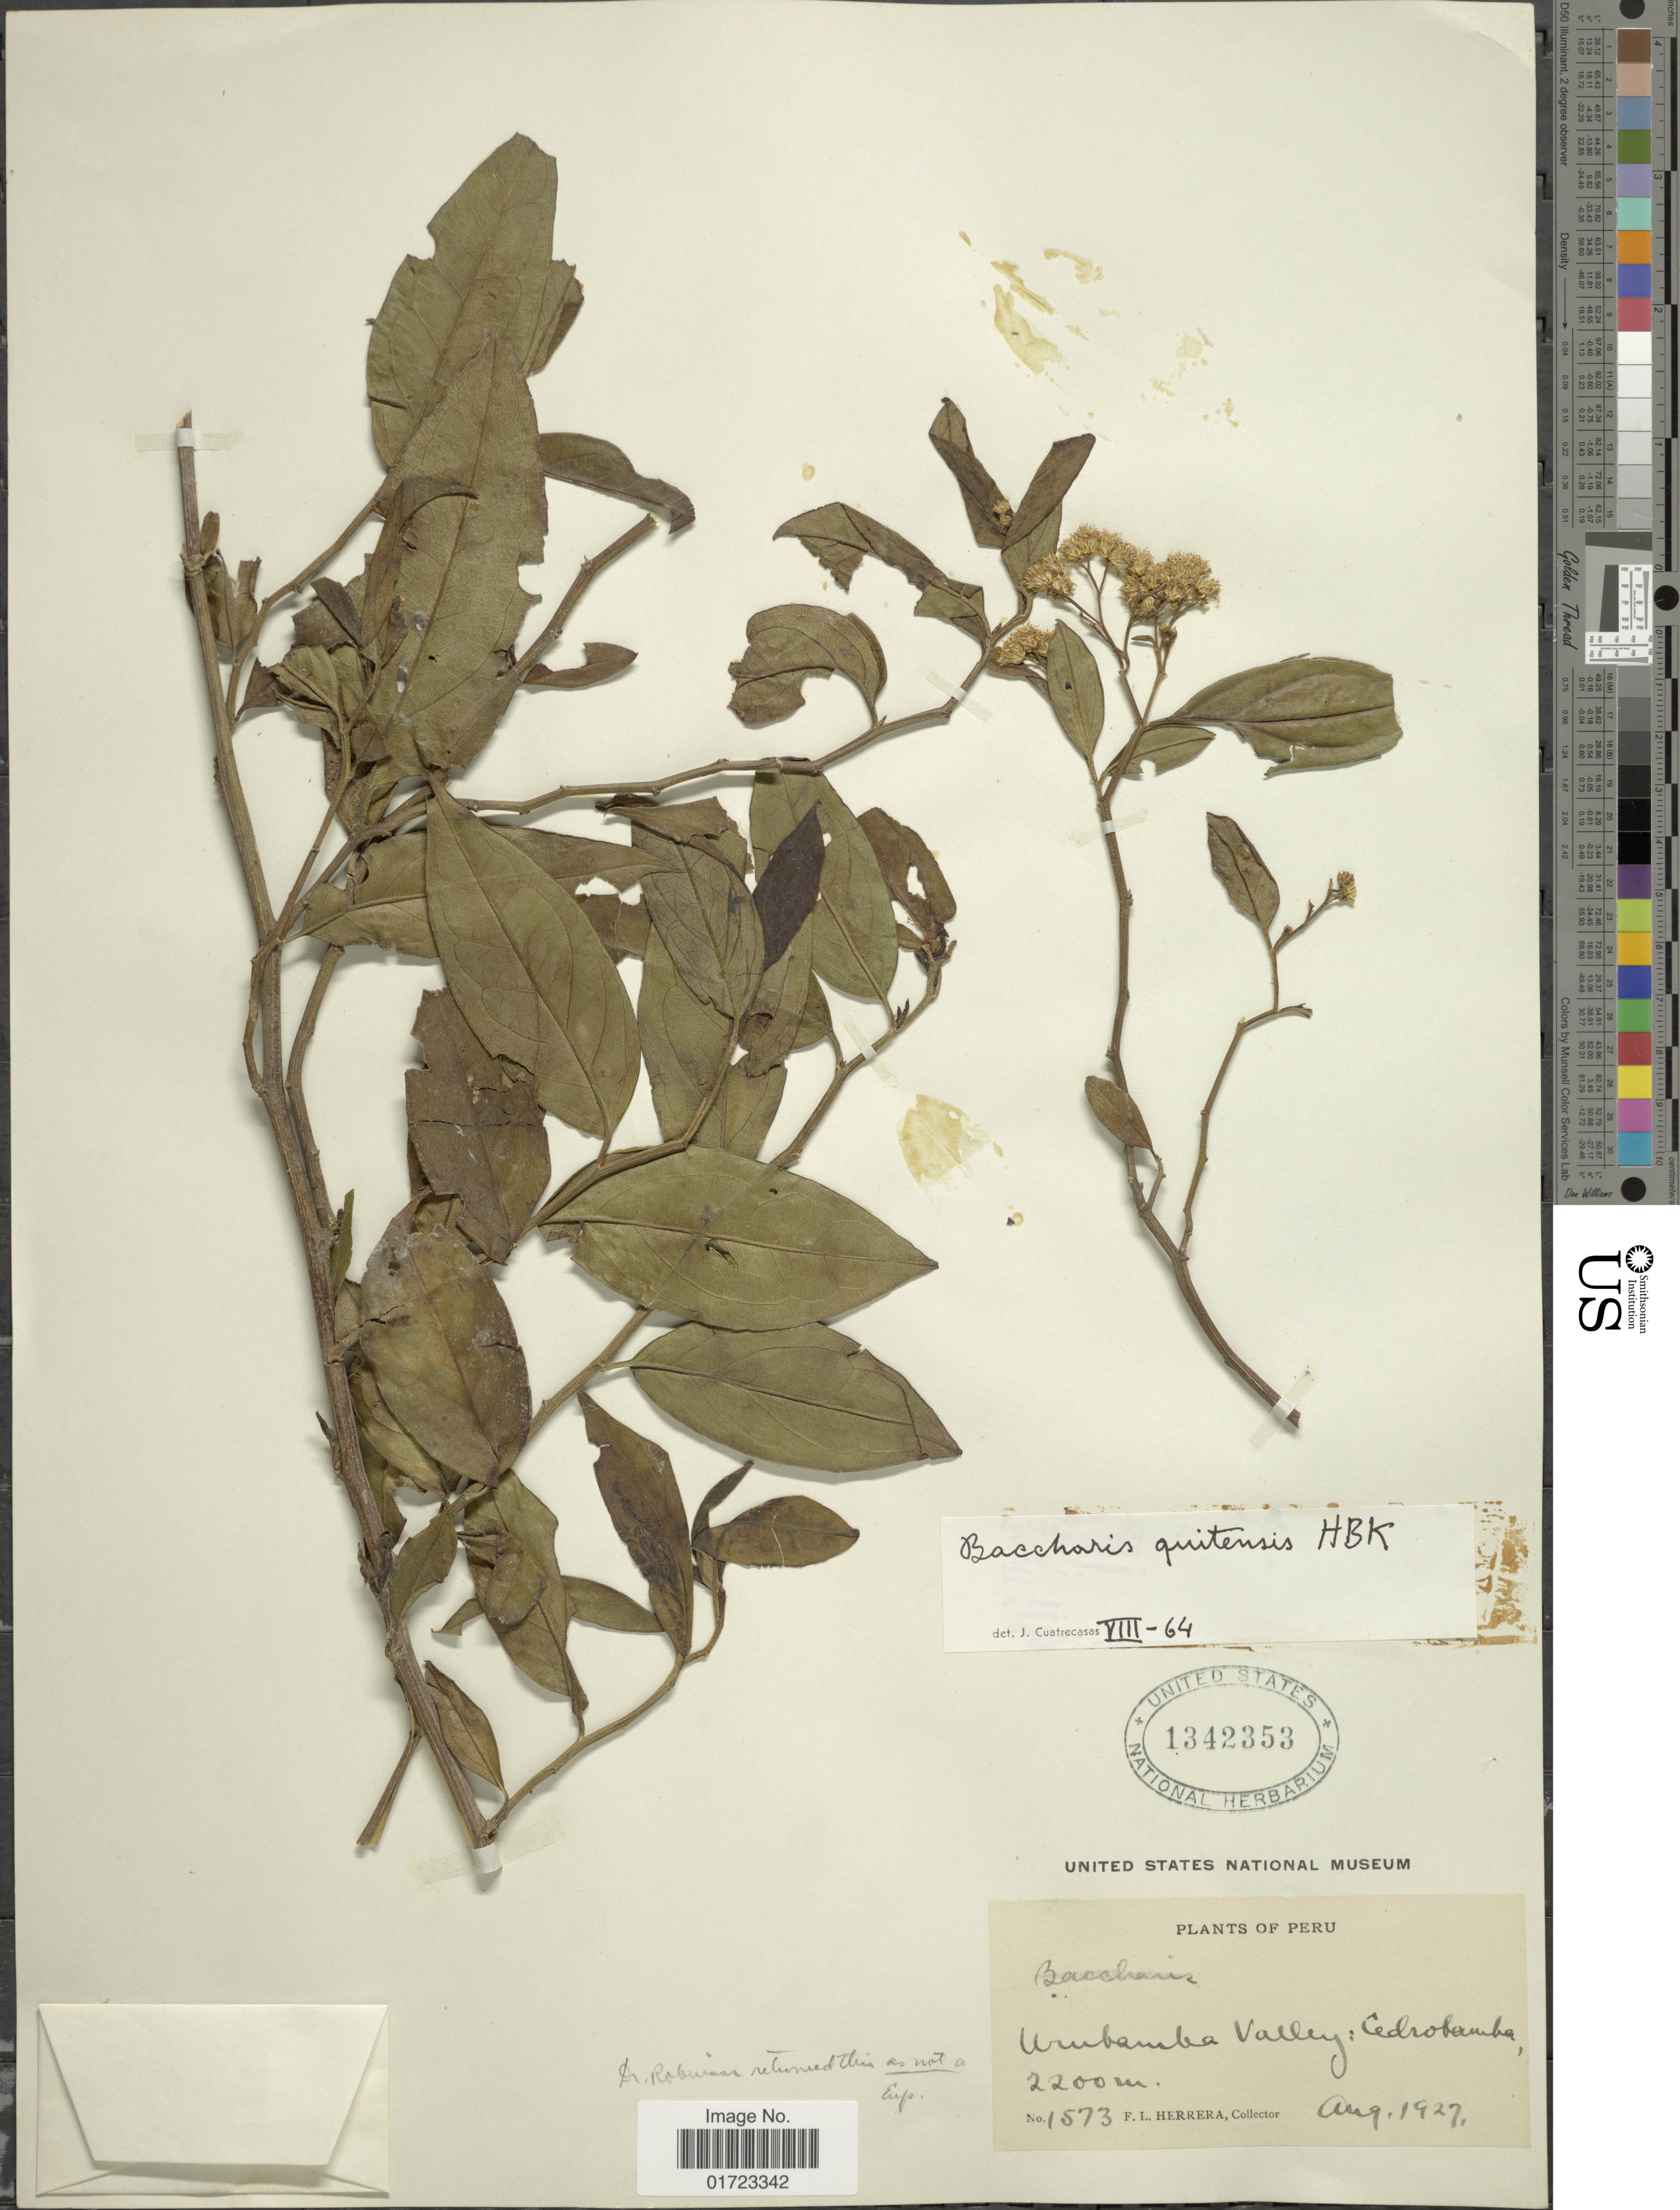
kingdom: Plantae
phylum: Tracheophyta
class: Magnoliopsida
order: Asterales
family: Asteraceae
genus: Baccharis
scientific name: Baccharis quitensis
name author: Kunth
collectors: F. L. Herrera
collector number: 1573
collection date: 1927-08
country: Peru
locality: Urubamba Valley: Cedrobamba.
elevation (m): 2200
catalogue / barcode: US 1342353